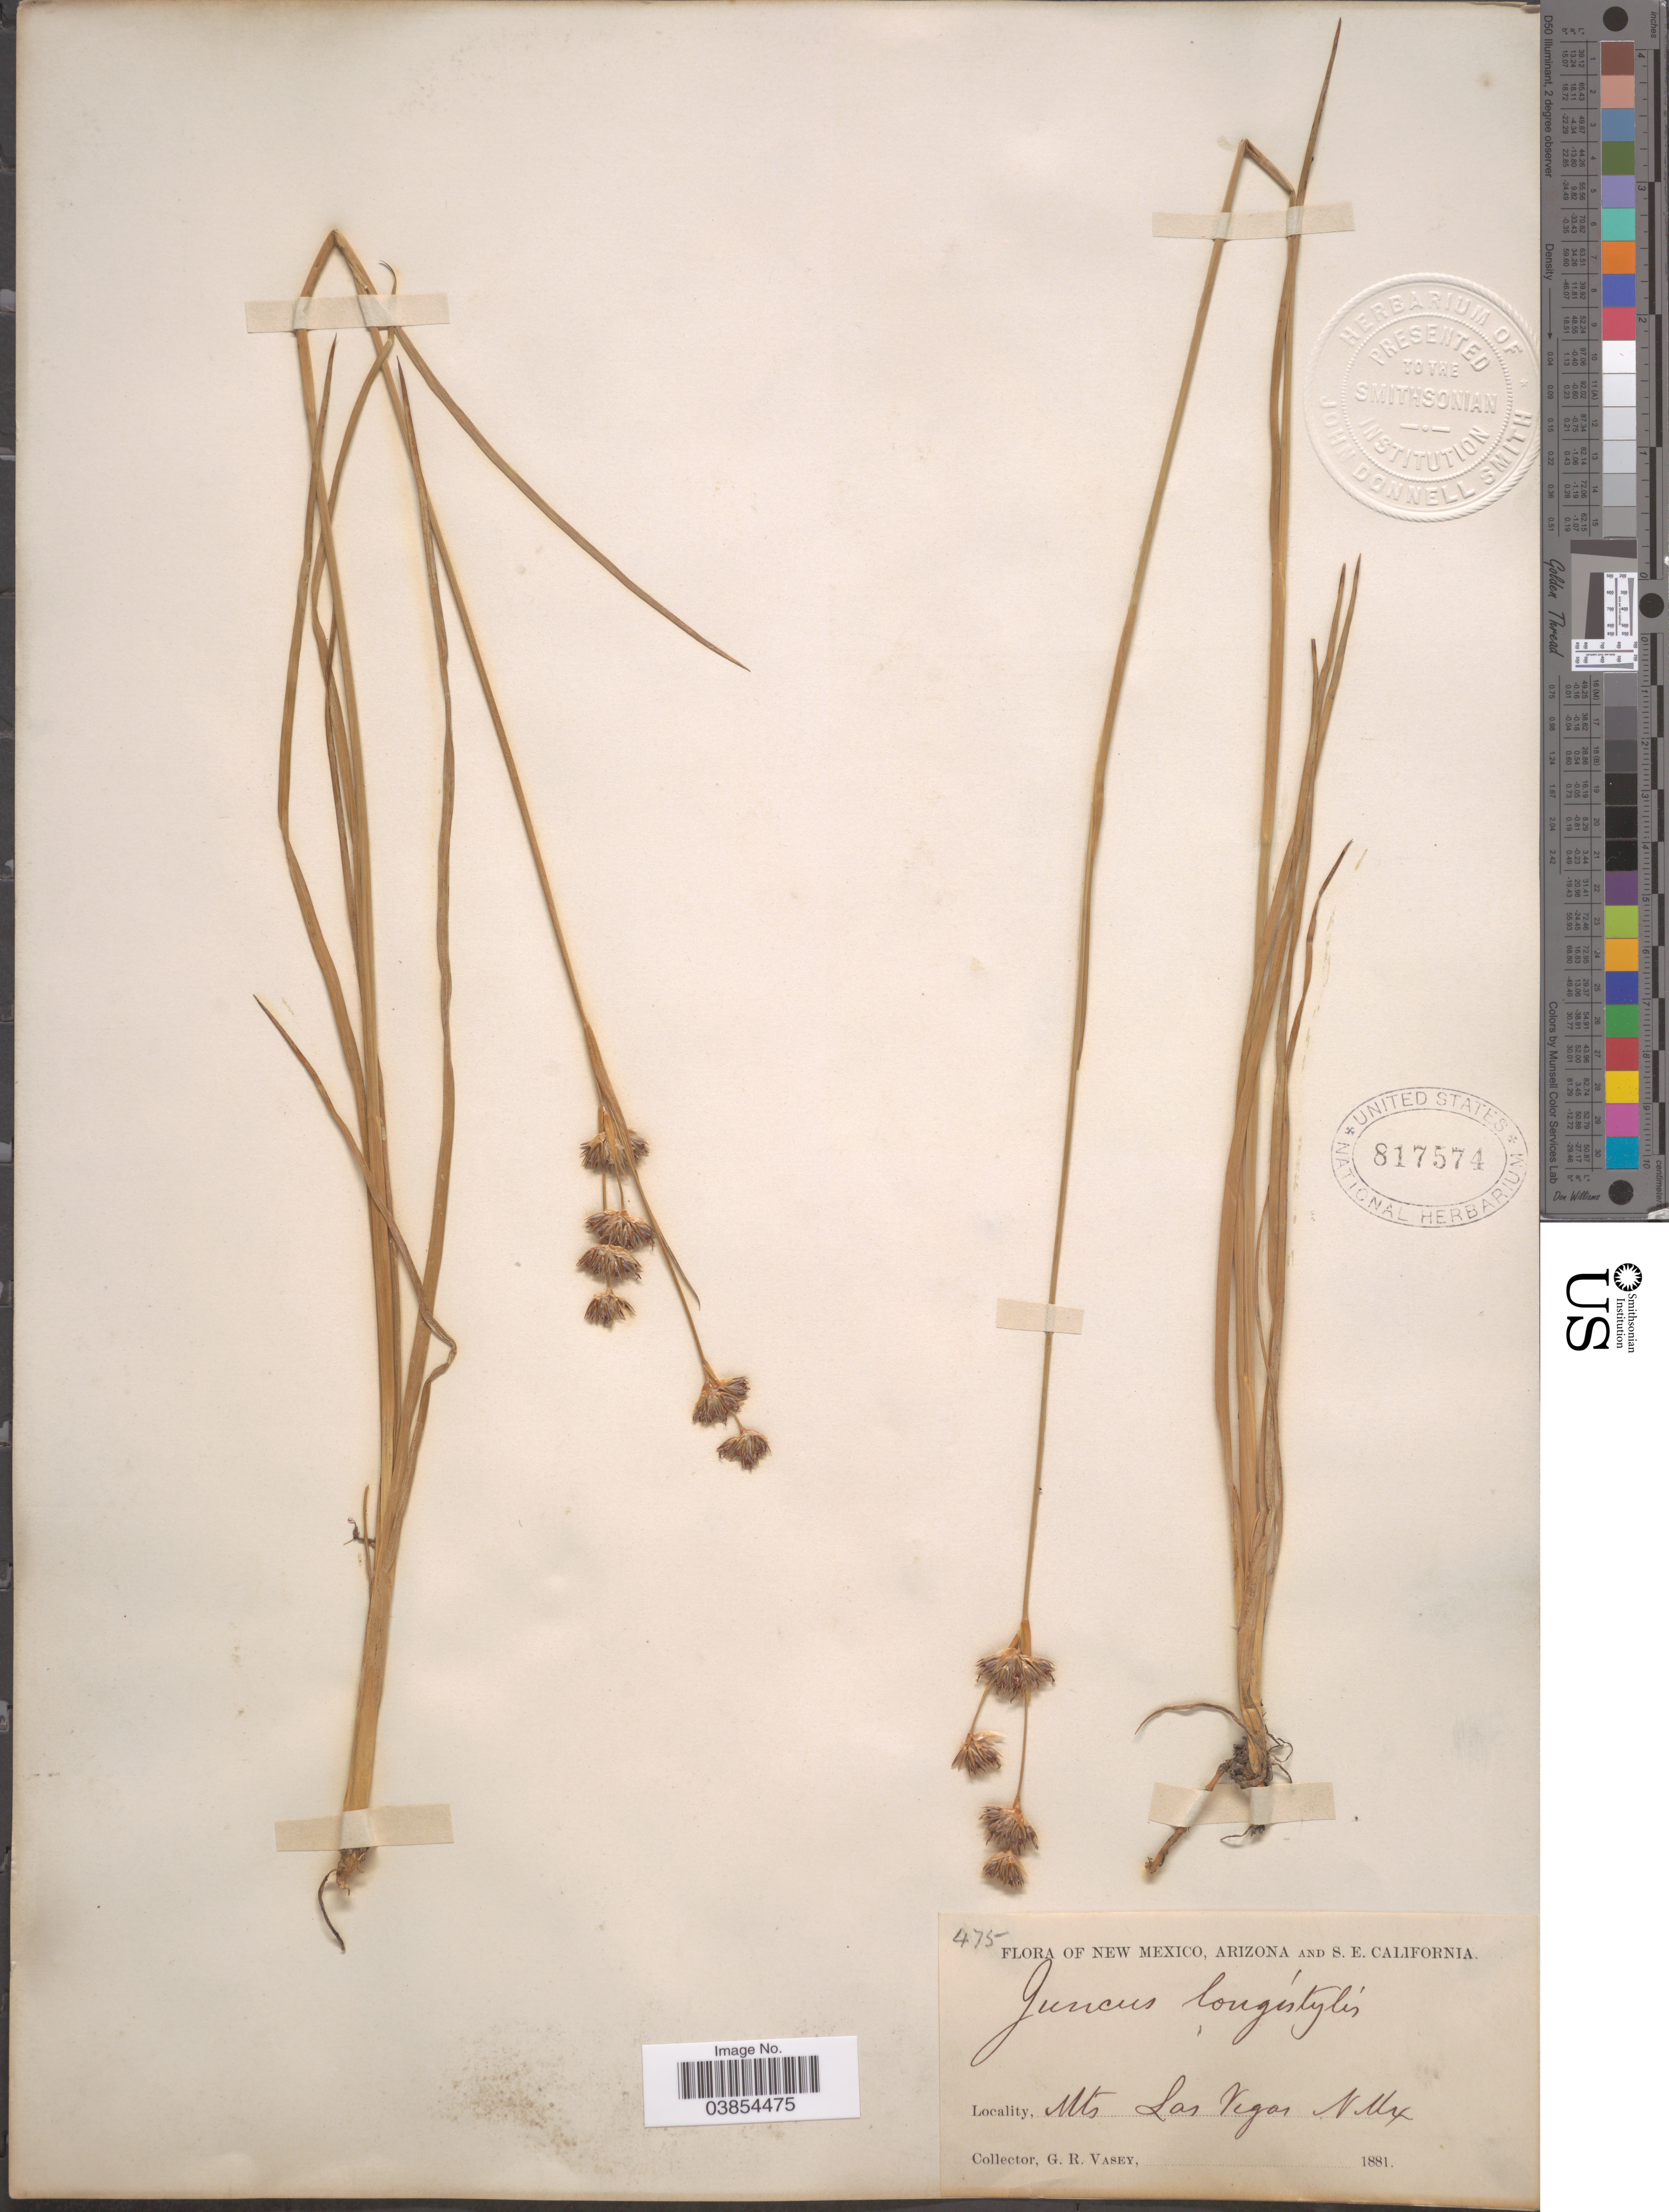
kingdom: Plantae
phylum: Tracheophyta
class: Liliopsida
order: Poales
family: Juncaceae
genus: Juncus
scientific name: Juncus longistylis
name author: Torr.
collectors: G. R. Vasey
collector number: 475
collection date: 1881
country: United States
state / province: New Mexico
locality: Mts Las Vegas.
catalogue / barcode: US 817574